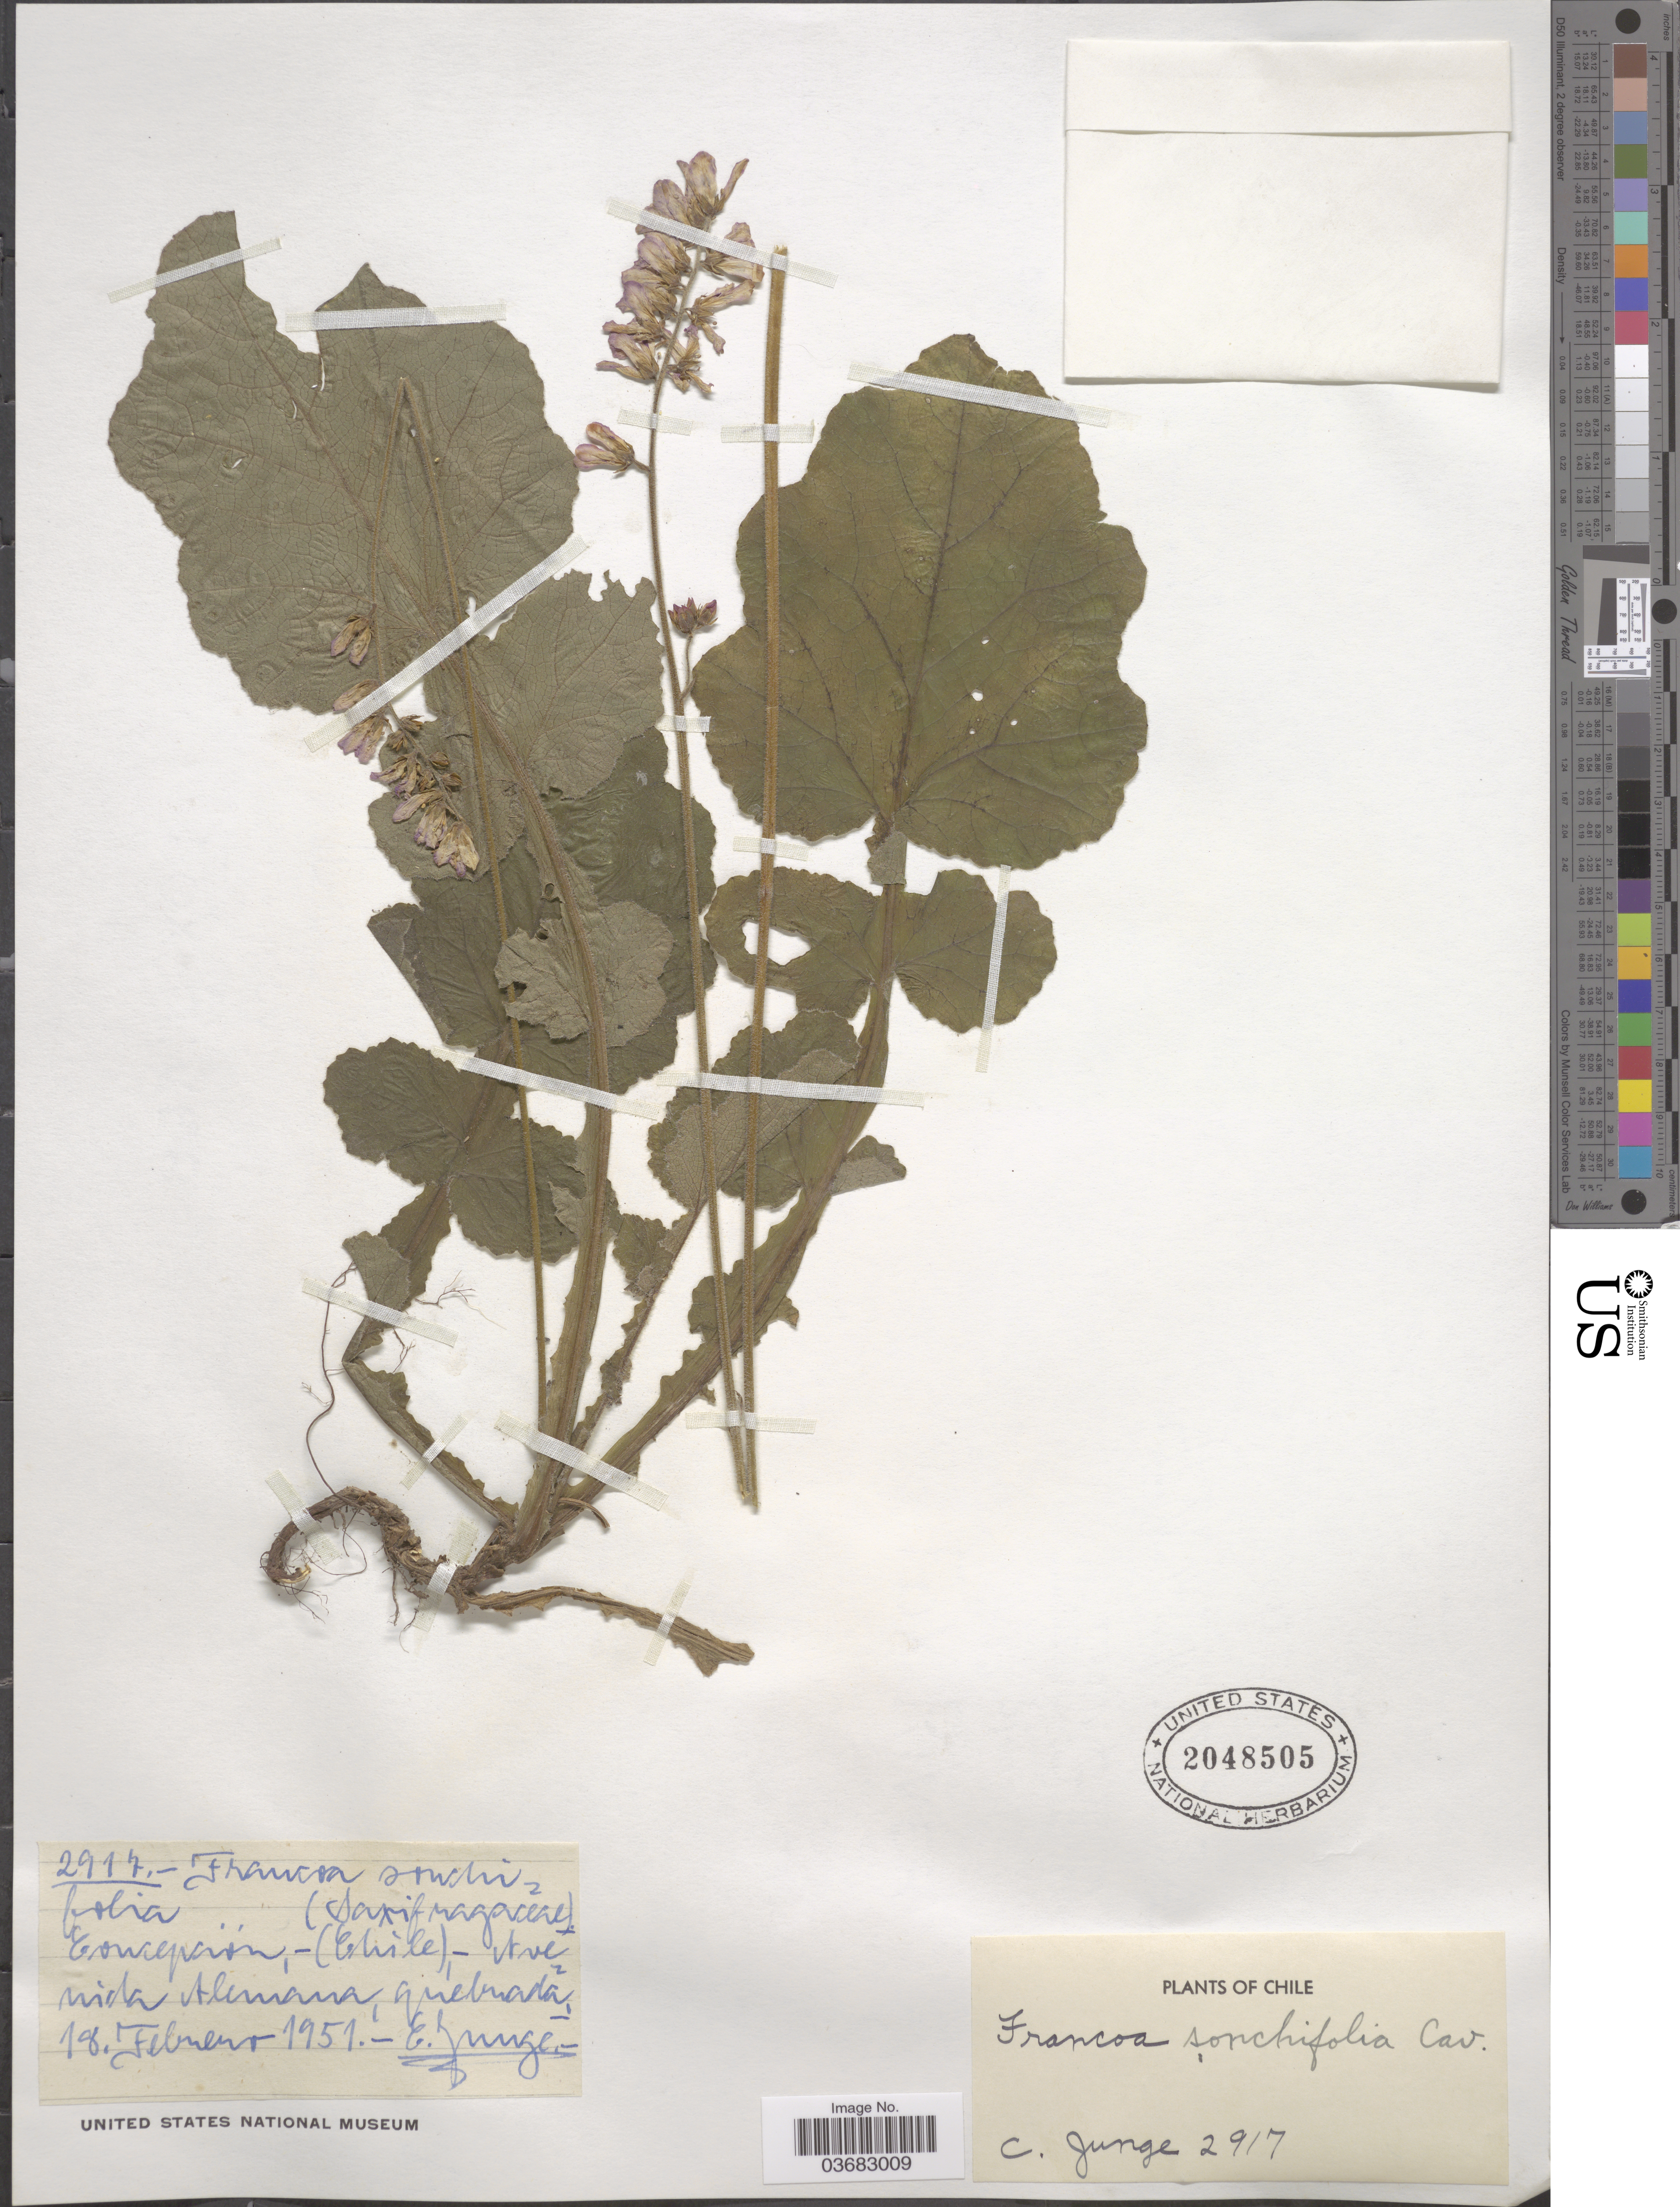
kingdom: Plantae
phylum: Tracheophyta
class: Magnoliopsida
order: Geraniales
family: Francoaceae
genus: Francoa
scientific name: Francoa sonchifolia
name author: Cav.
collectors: E. Junge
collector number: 2917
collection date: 1951-02-18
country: Chile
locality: Concepción - Avenida Alemana, québrada.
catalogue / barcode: US 2048505